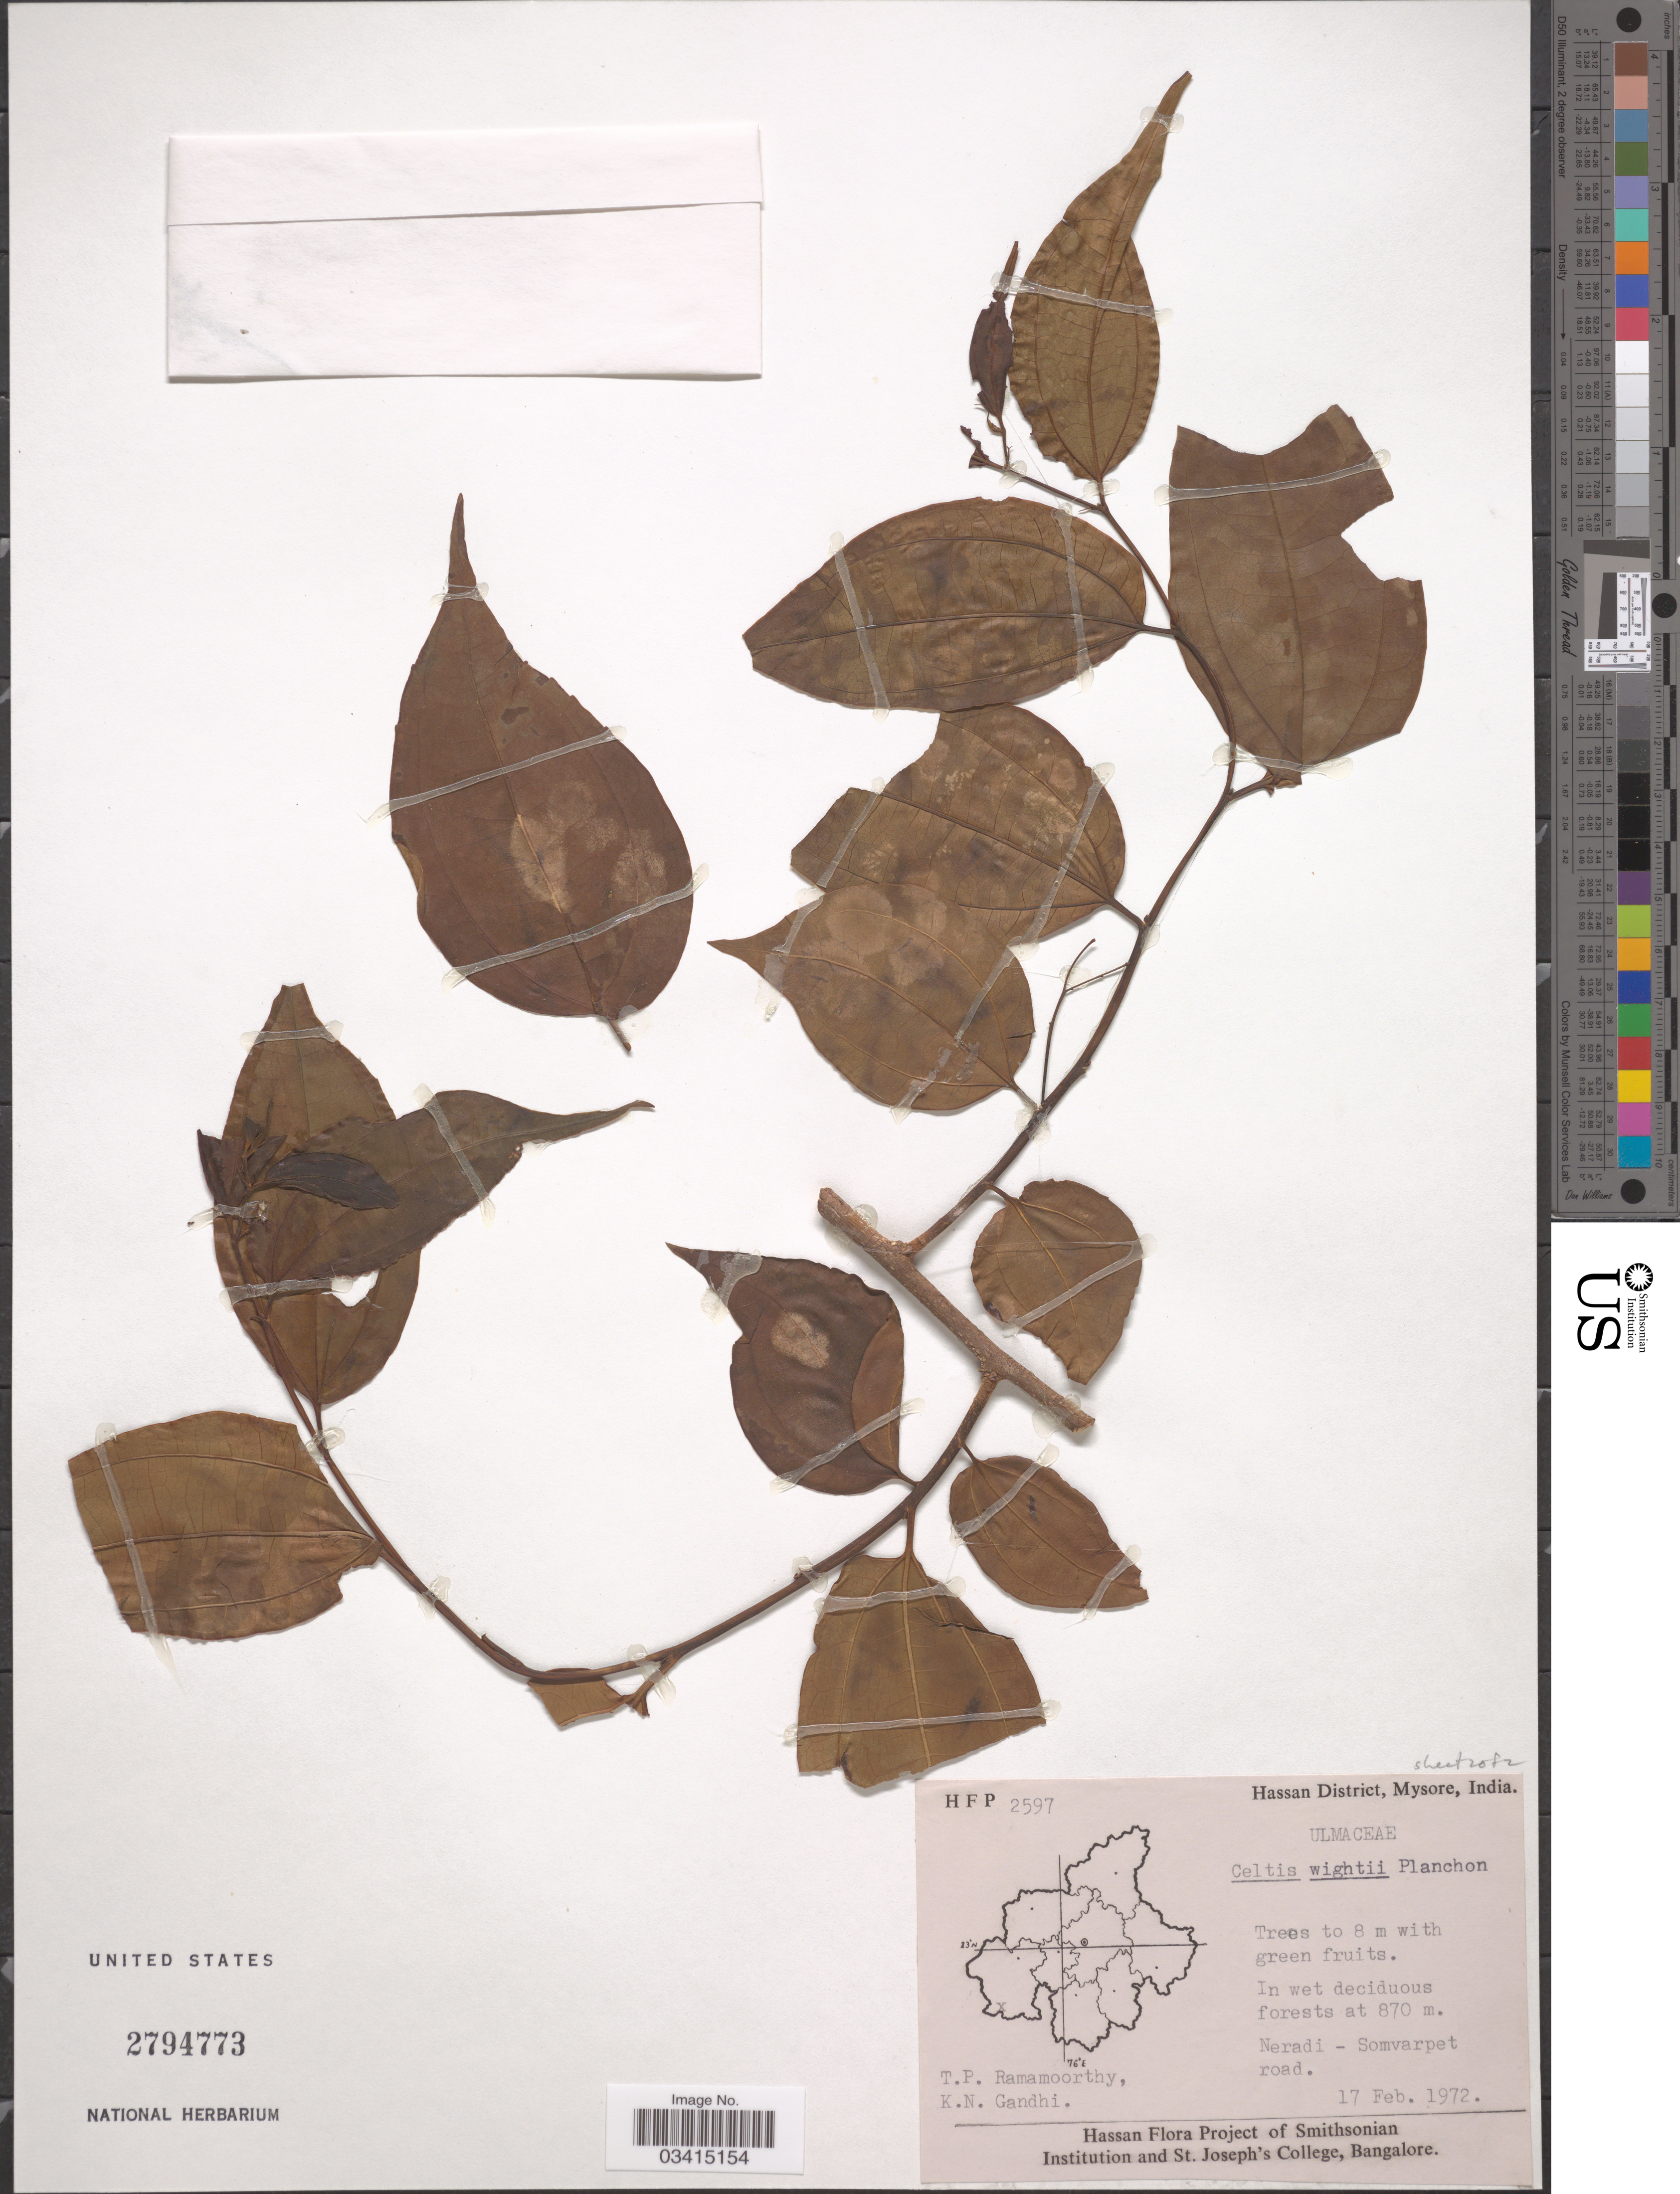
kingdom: Plantae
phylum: Tracheophyta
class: Magnoliopsida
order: Rosales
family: Cannabaceae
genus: Celtis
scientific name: Celtis philippensis var. wightii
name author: (Planch.) Soepadmo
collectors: T. P. Ramamoorthy & K. N. Gandhi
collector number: HFP2597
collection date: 1972-02-17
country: India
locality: Hassan District, Mysore. Neradi - Somavarpet road.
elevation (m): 870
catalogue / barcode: US 2794773